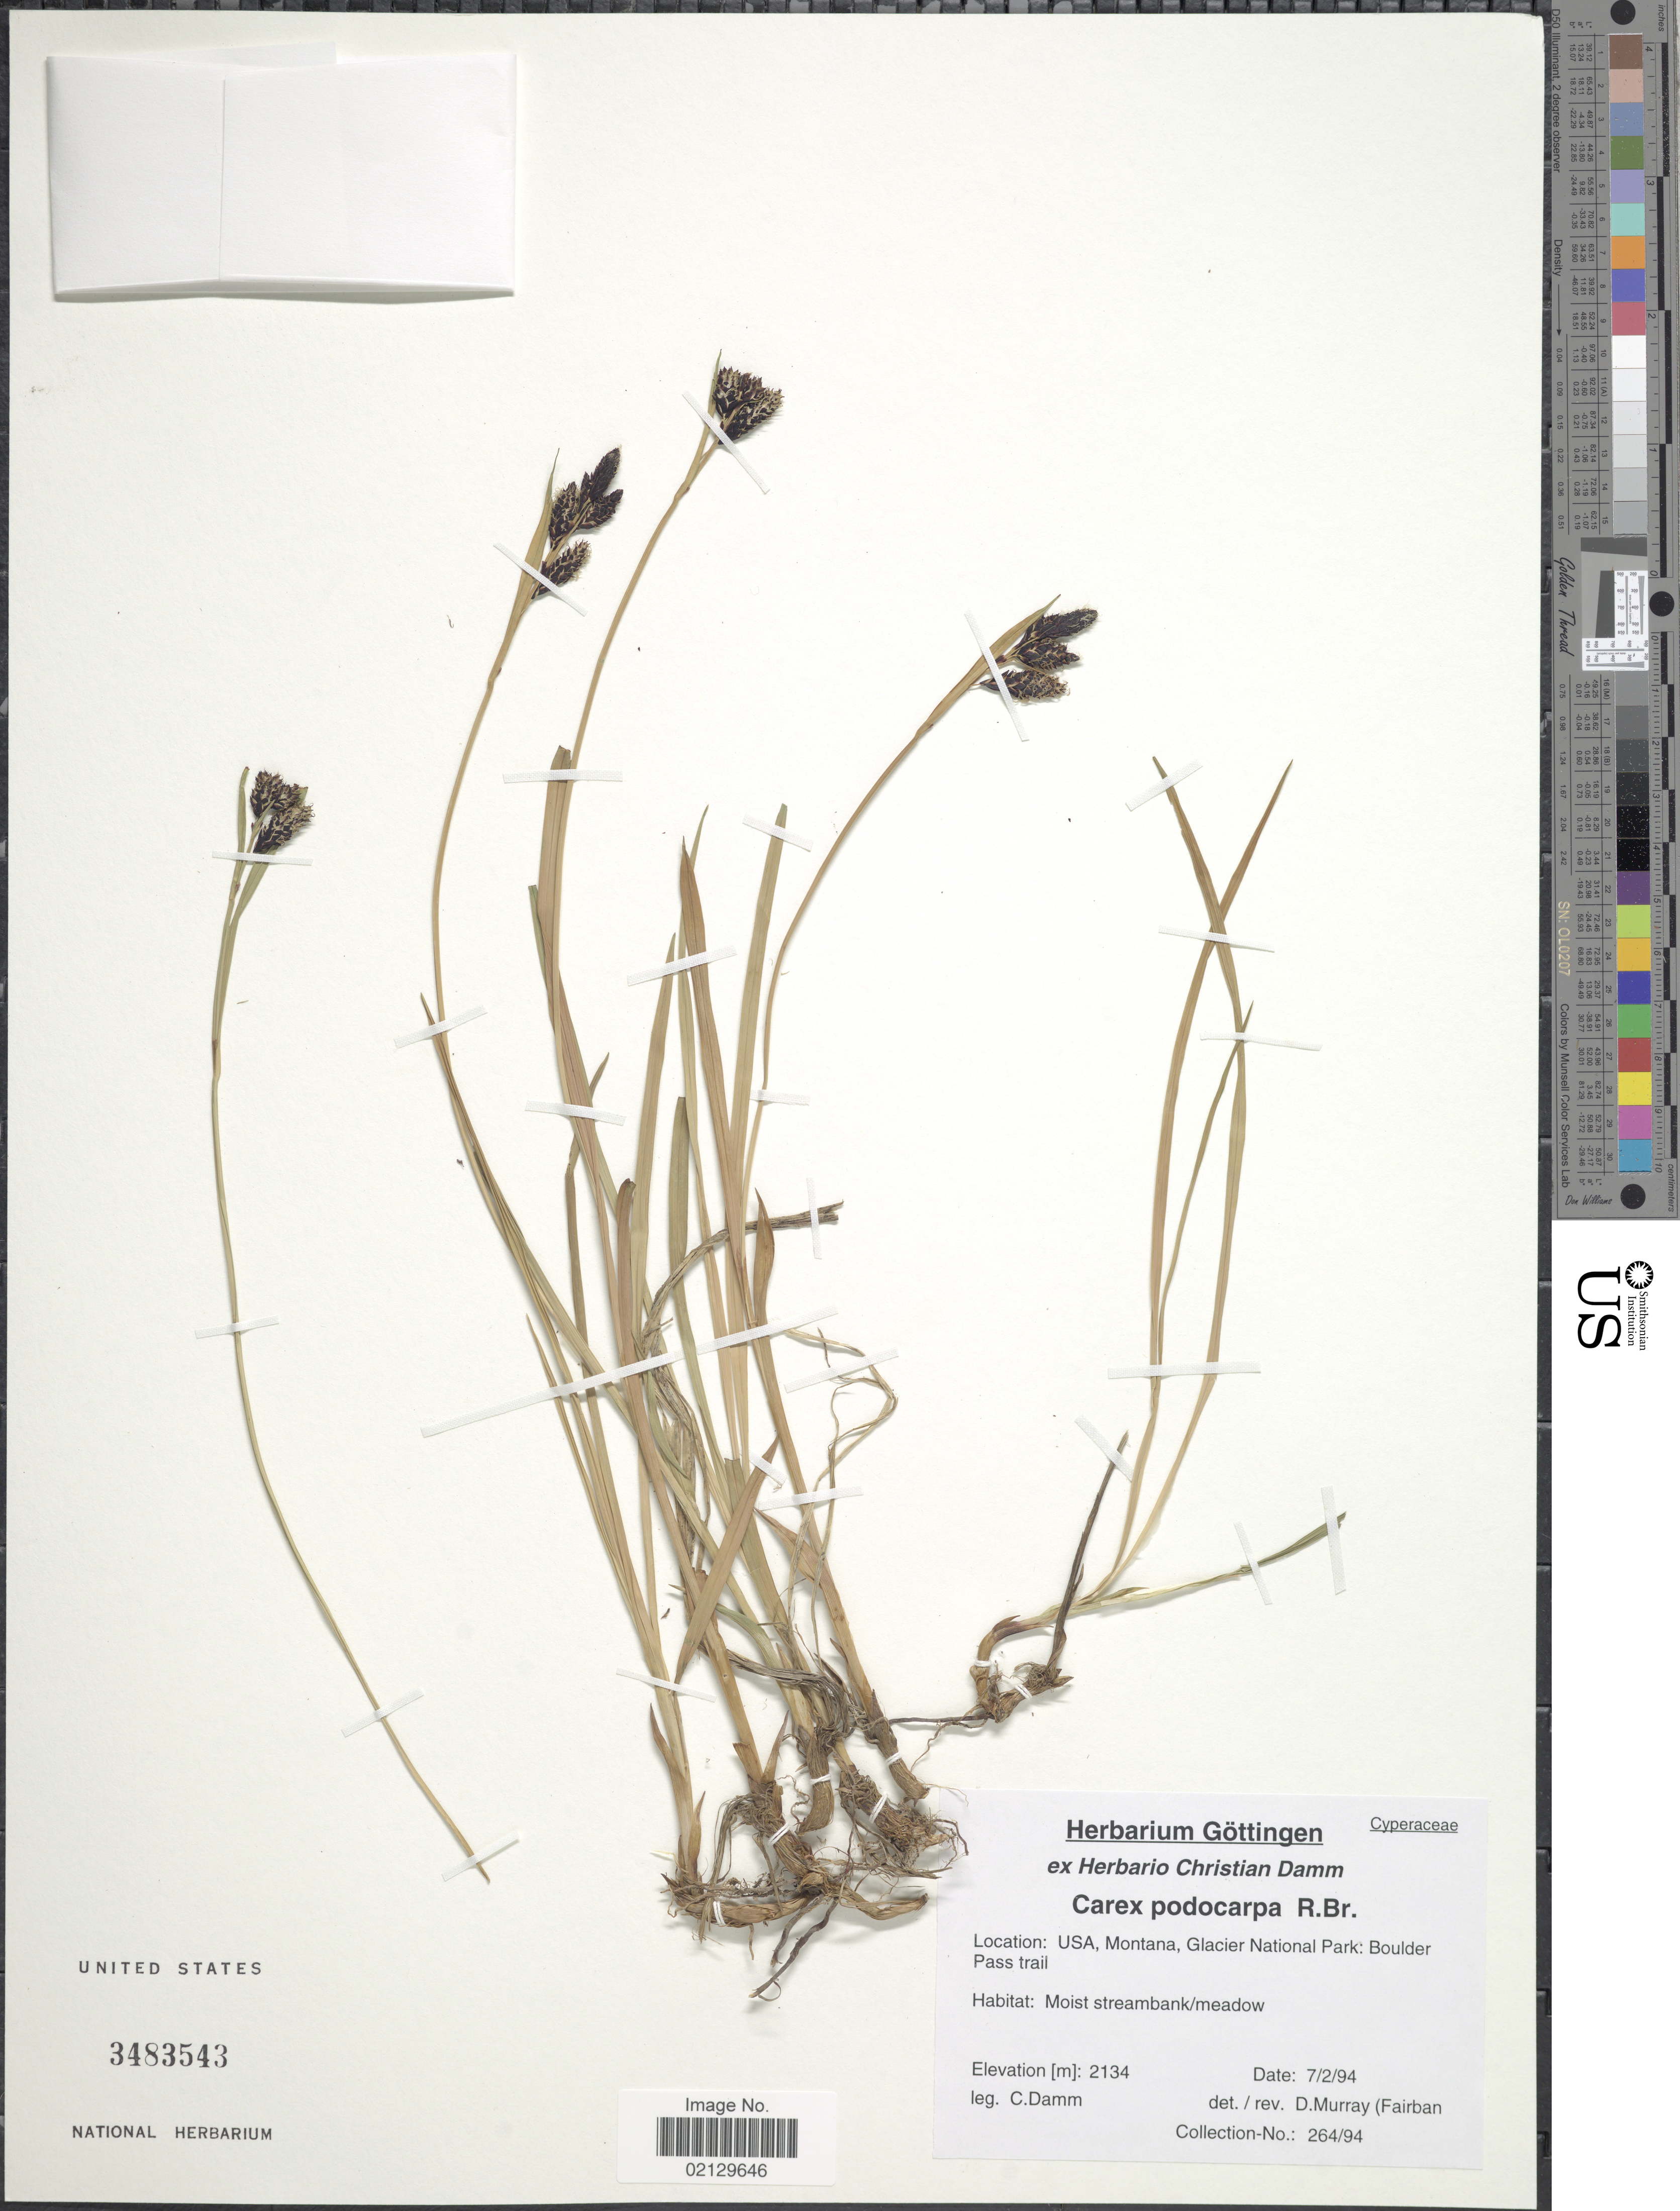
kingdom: Plantae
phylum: Tracheophyta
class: Liliopsida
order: Poales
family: Cyperaceae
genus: Carex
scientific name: Carex podocarpa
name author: R. Br.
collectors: C. Damm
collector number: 264/94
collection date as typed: Transcribed d/m/y: 2/7/94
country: United States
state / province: Montana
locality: USA, Montana, Glacier National Park: Boulder Pass Trail.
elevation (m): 2134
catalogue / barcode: US 3483543